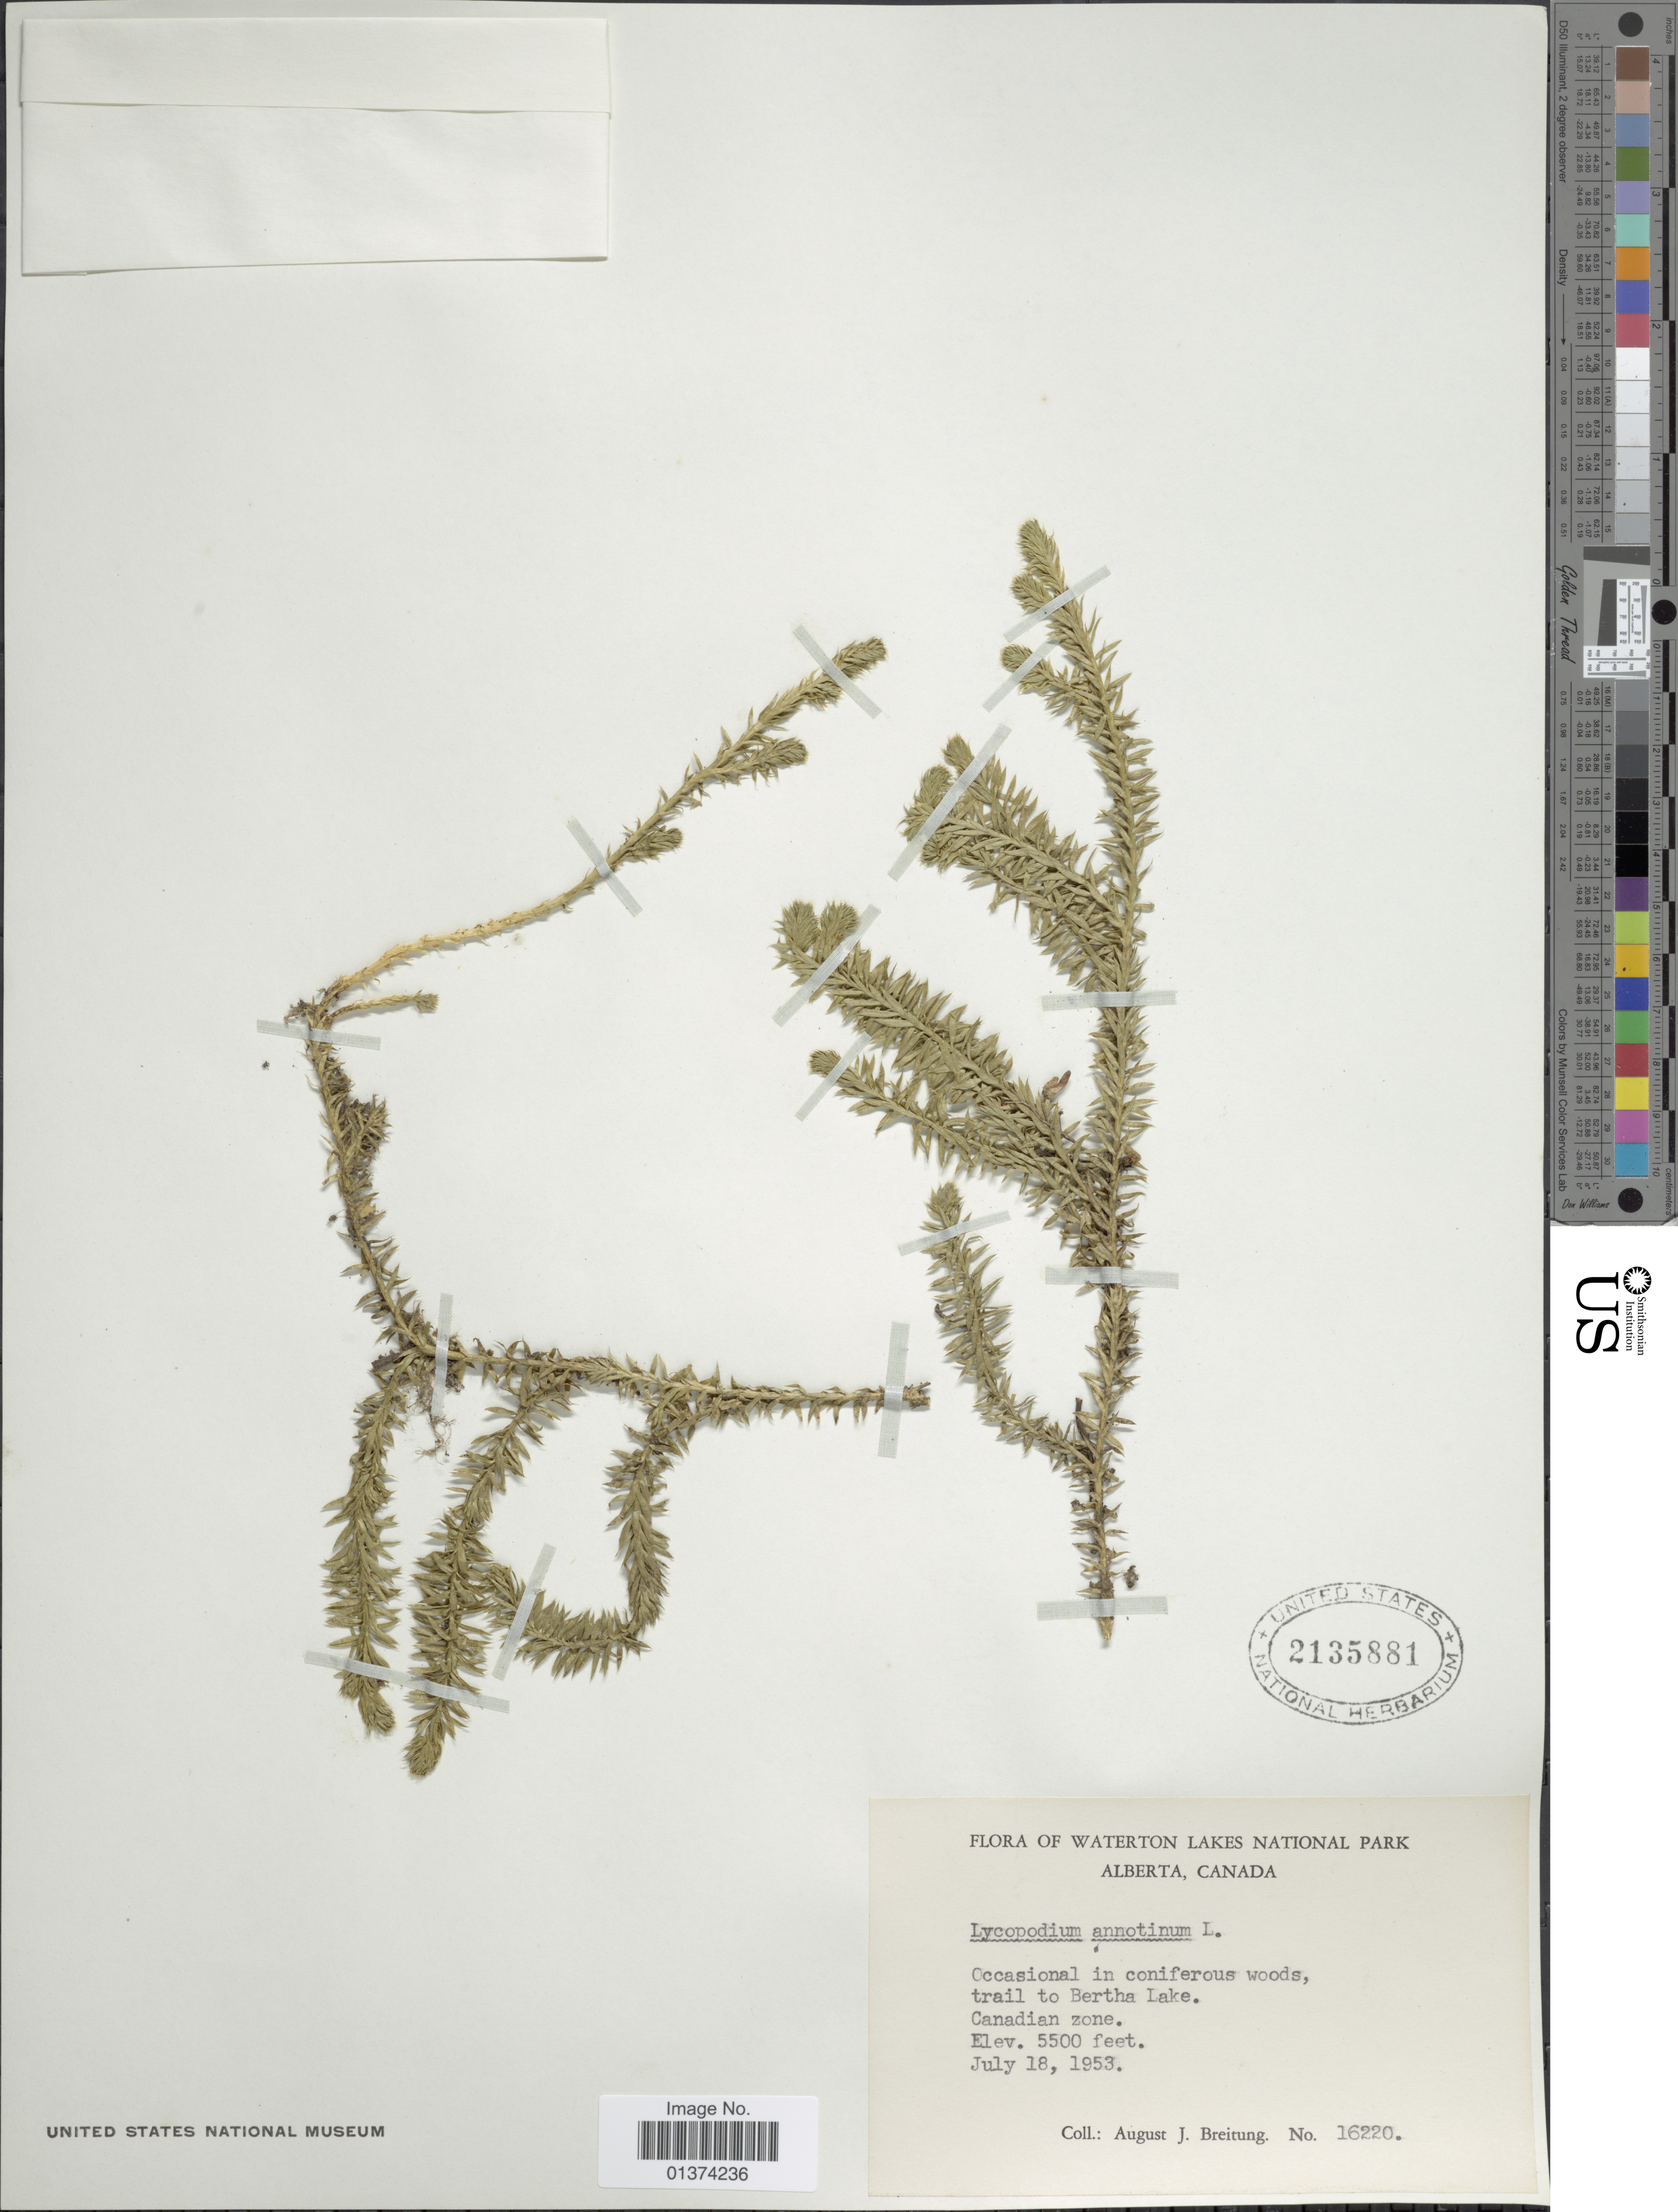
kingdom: Plantae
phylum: Tracheophyta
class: Lycopodiopsida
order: Lycopodiales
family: Lycopodiaceae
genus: Spinulum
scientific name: Spinulum annotinum subsp. annotinum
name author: (L.) A. Haines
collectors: A. Breitung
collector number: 16220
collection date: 1953-07-18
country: Canada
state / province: Alberta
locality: Waterton Lakes National Park, trail to Bertha Lake, Canadian zone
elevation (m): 1676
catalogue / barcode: US 2135881